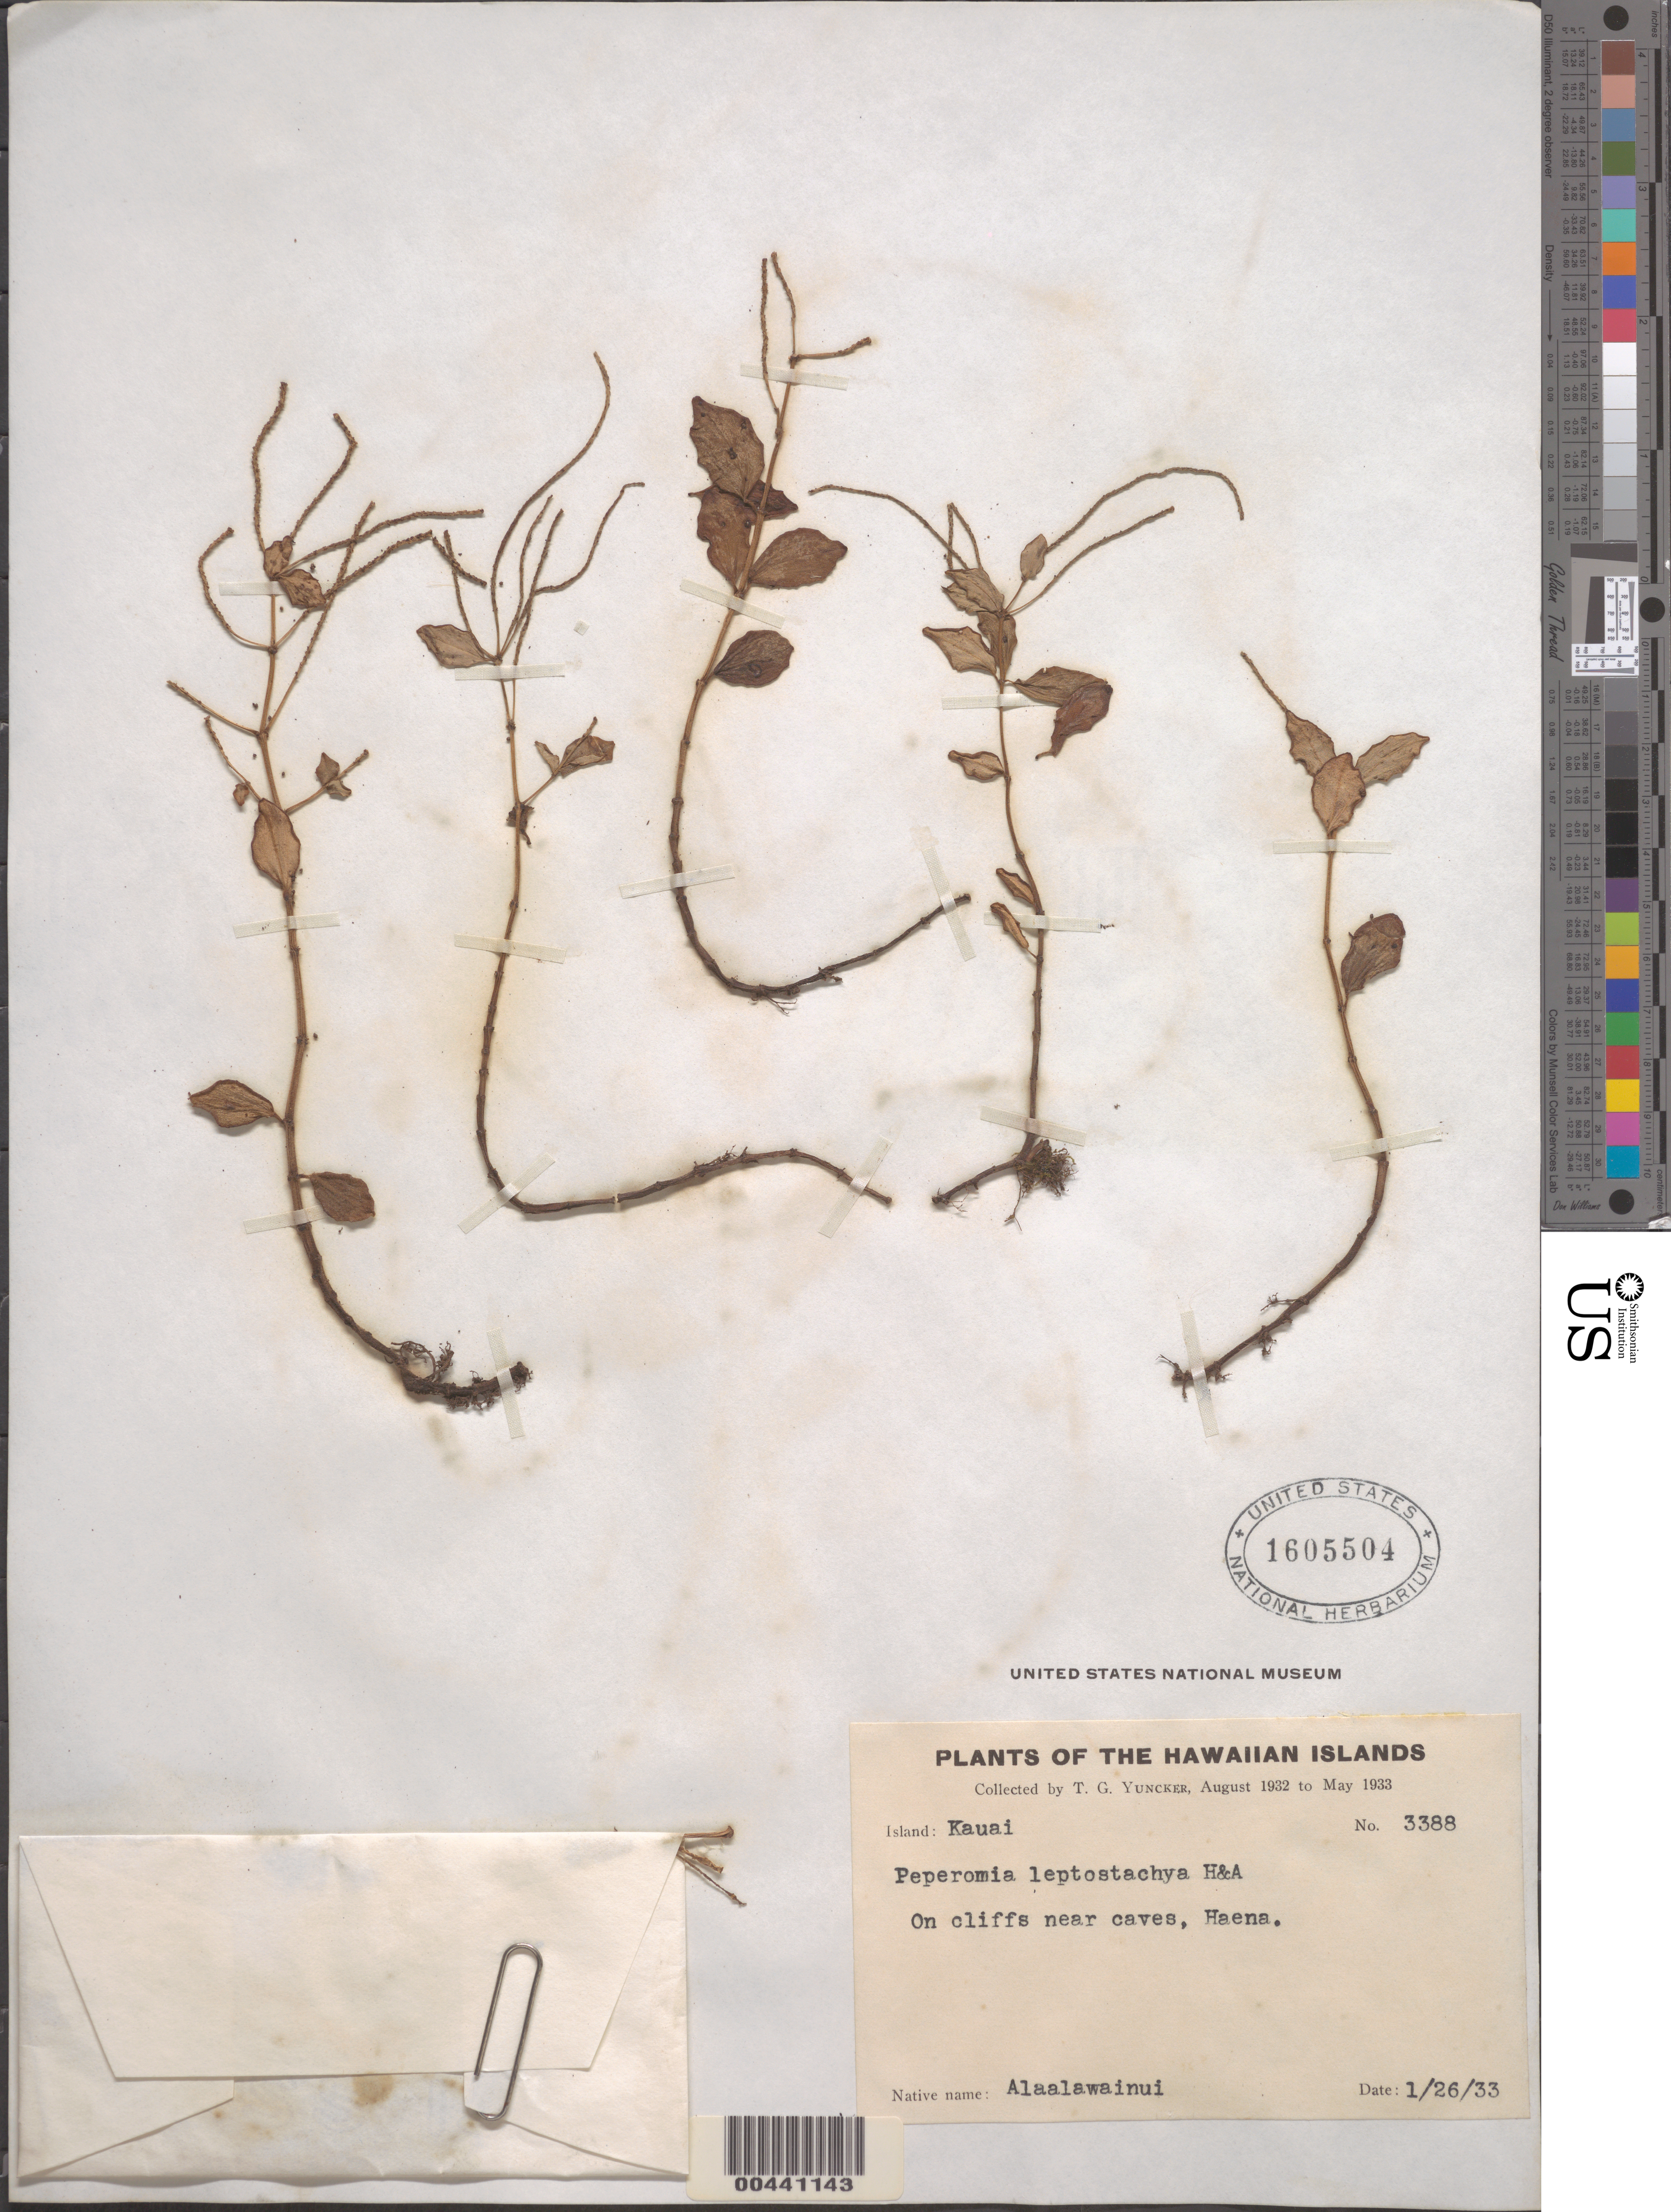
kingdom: Plantae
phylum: Tracheophyta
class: Magnoliopsida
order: Piperales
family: Piperaceae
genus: Peperomia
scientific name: Peperomia leptostachya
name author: Hook. & Arn.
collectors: T. G. Yuncker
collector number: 3388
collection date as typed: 26 Jan 1933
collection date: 1933-01-26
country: United States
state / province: Hawaii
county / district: Kauai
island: Kaua'i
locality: On cliffs near caves, Haena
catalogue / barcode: US 1605504